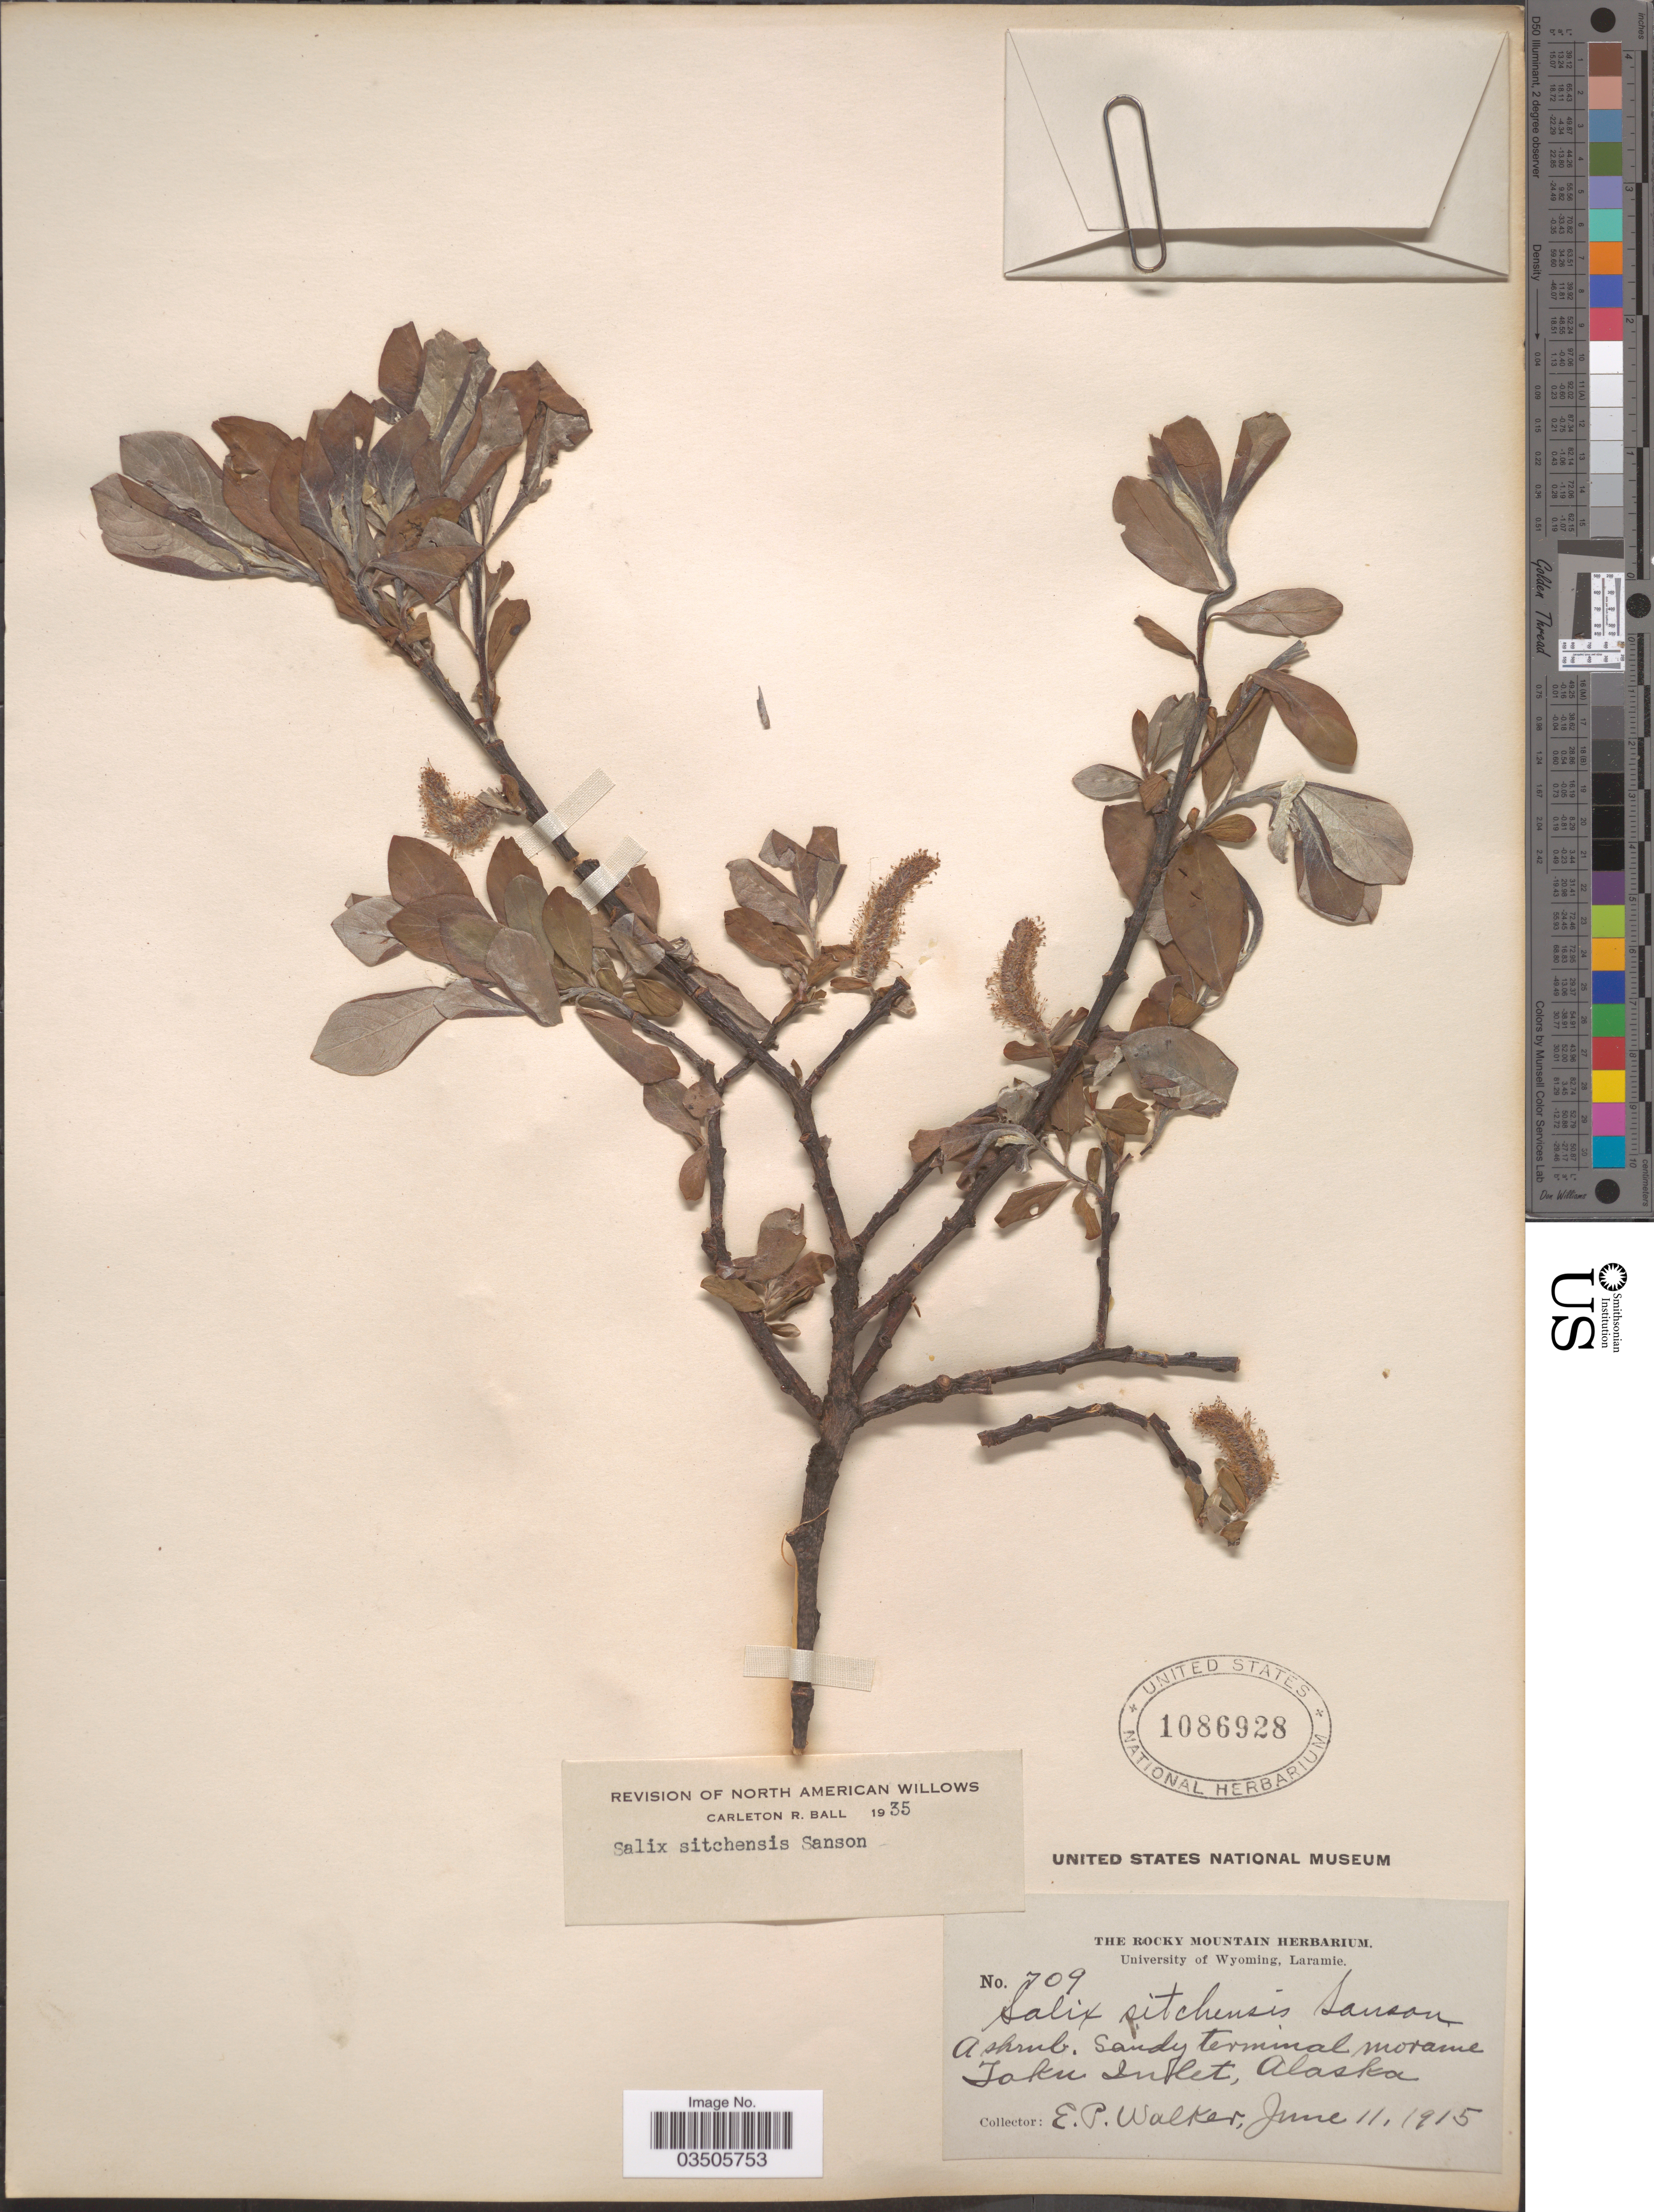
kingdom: Plantae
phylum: Tracheophyta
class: Magnoliopsida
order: Malpighiales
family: Salicaceae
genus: Salix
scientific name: Salix sitchensis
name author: Sanson ex Bong.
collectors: E. Walker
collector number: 709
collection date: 1915-06-11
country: United States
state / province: Alaska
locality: Taku Inlet.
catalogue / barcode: US 1086928